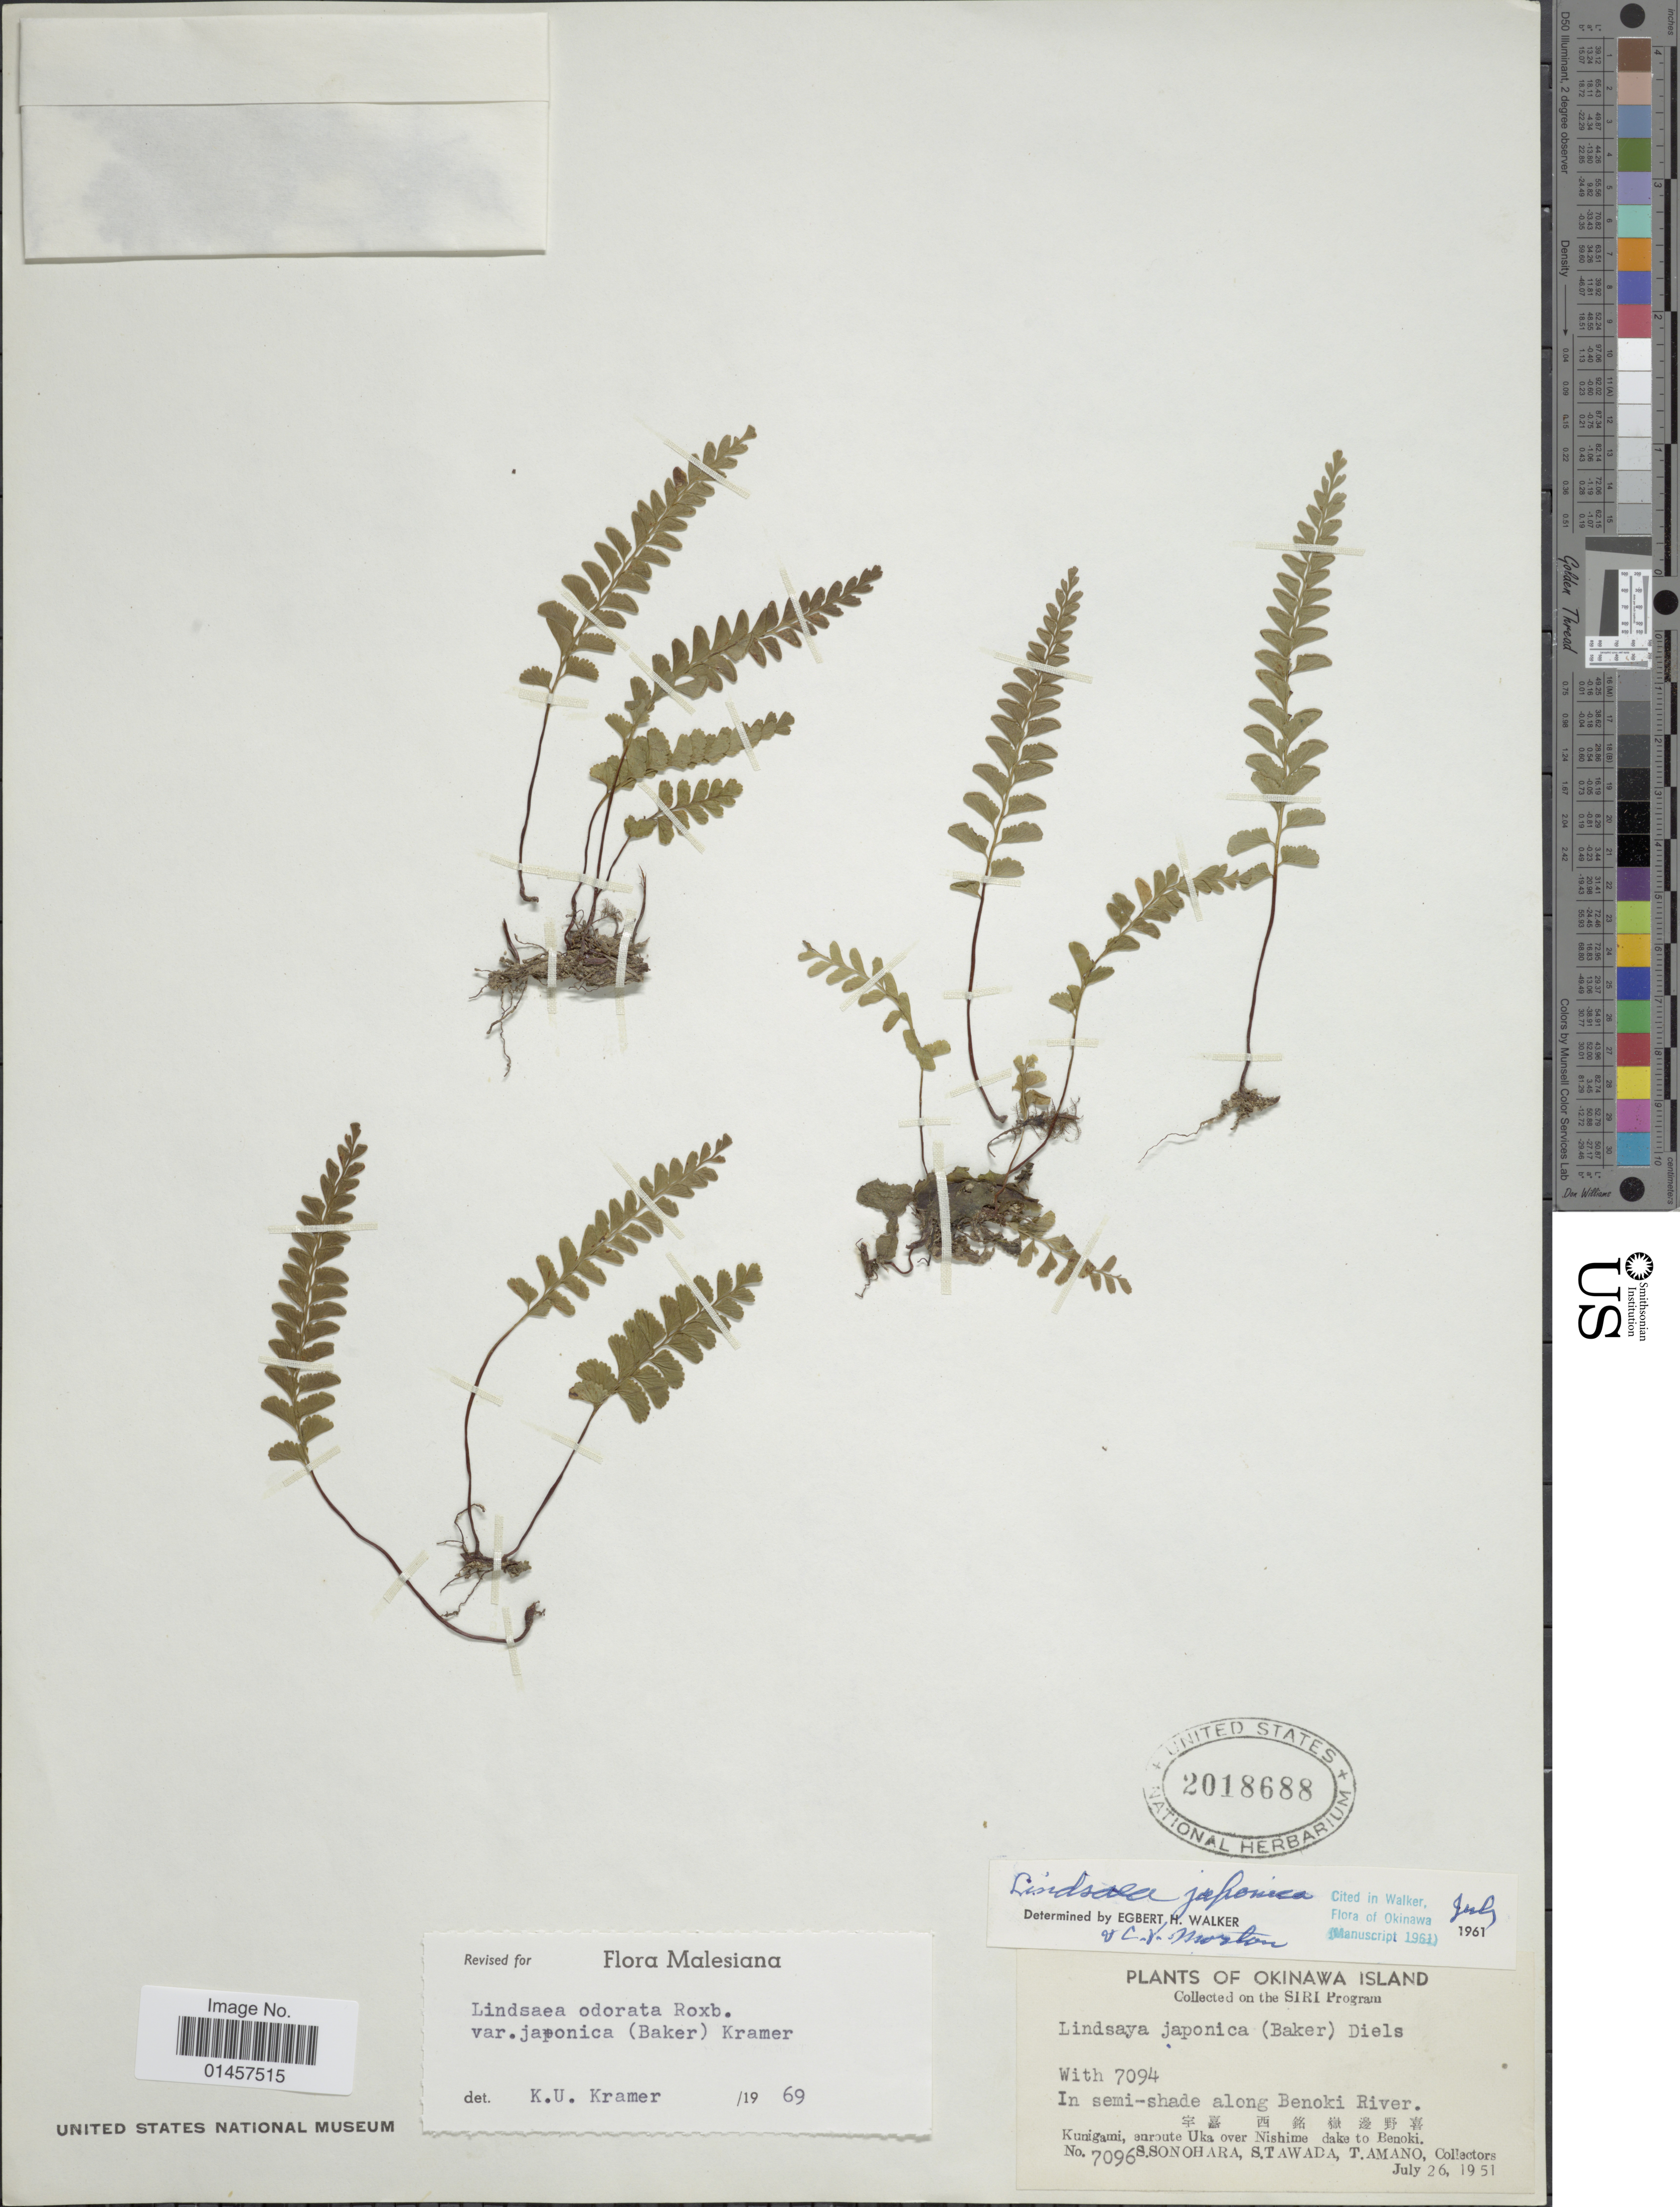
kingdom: Plantae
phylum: Tracheophyta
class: Polypodiopsida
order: Polypodiales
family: Lindsaeaceae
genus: Osmolindsaea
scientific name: Osmolindsaea japonica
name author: (Baker) Lehtonen & Christenh.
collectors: S. Sonohara, S. Tawada & T. Amano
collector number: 7096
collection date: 1951-07-26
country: Japan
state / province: Okinawa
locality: Okinawa Island, In semi-hade along Benoki River, Kunigami, anroute Uka over Nishime dake to Benoki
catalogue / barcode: US 2018688